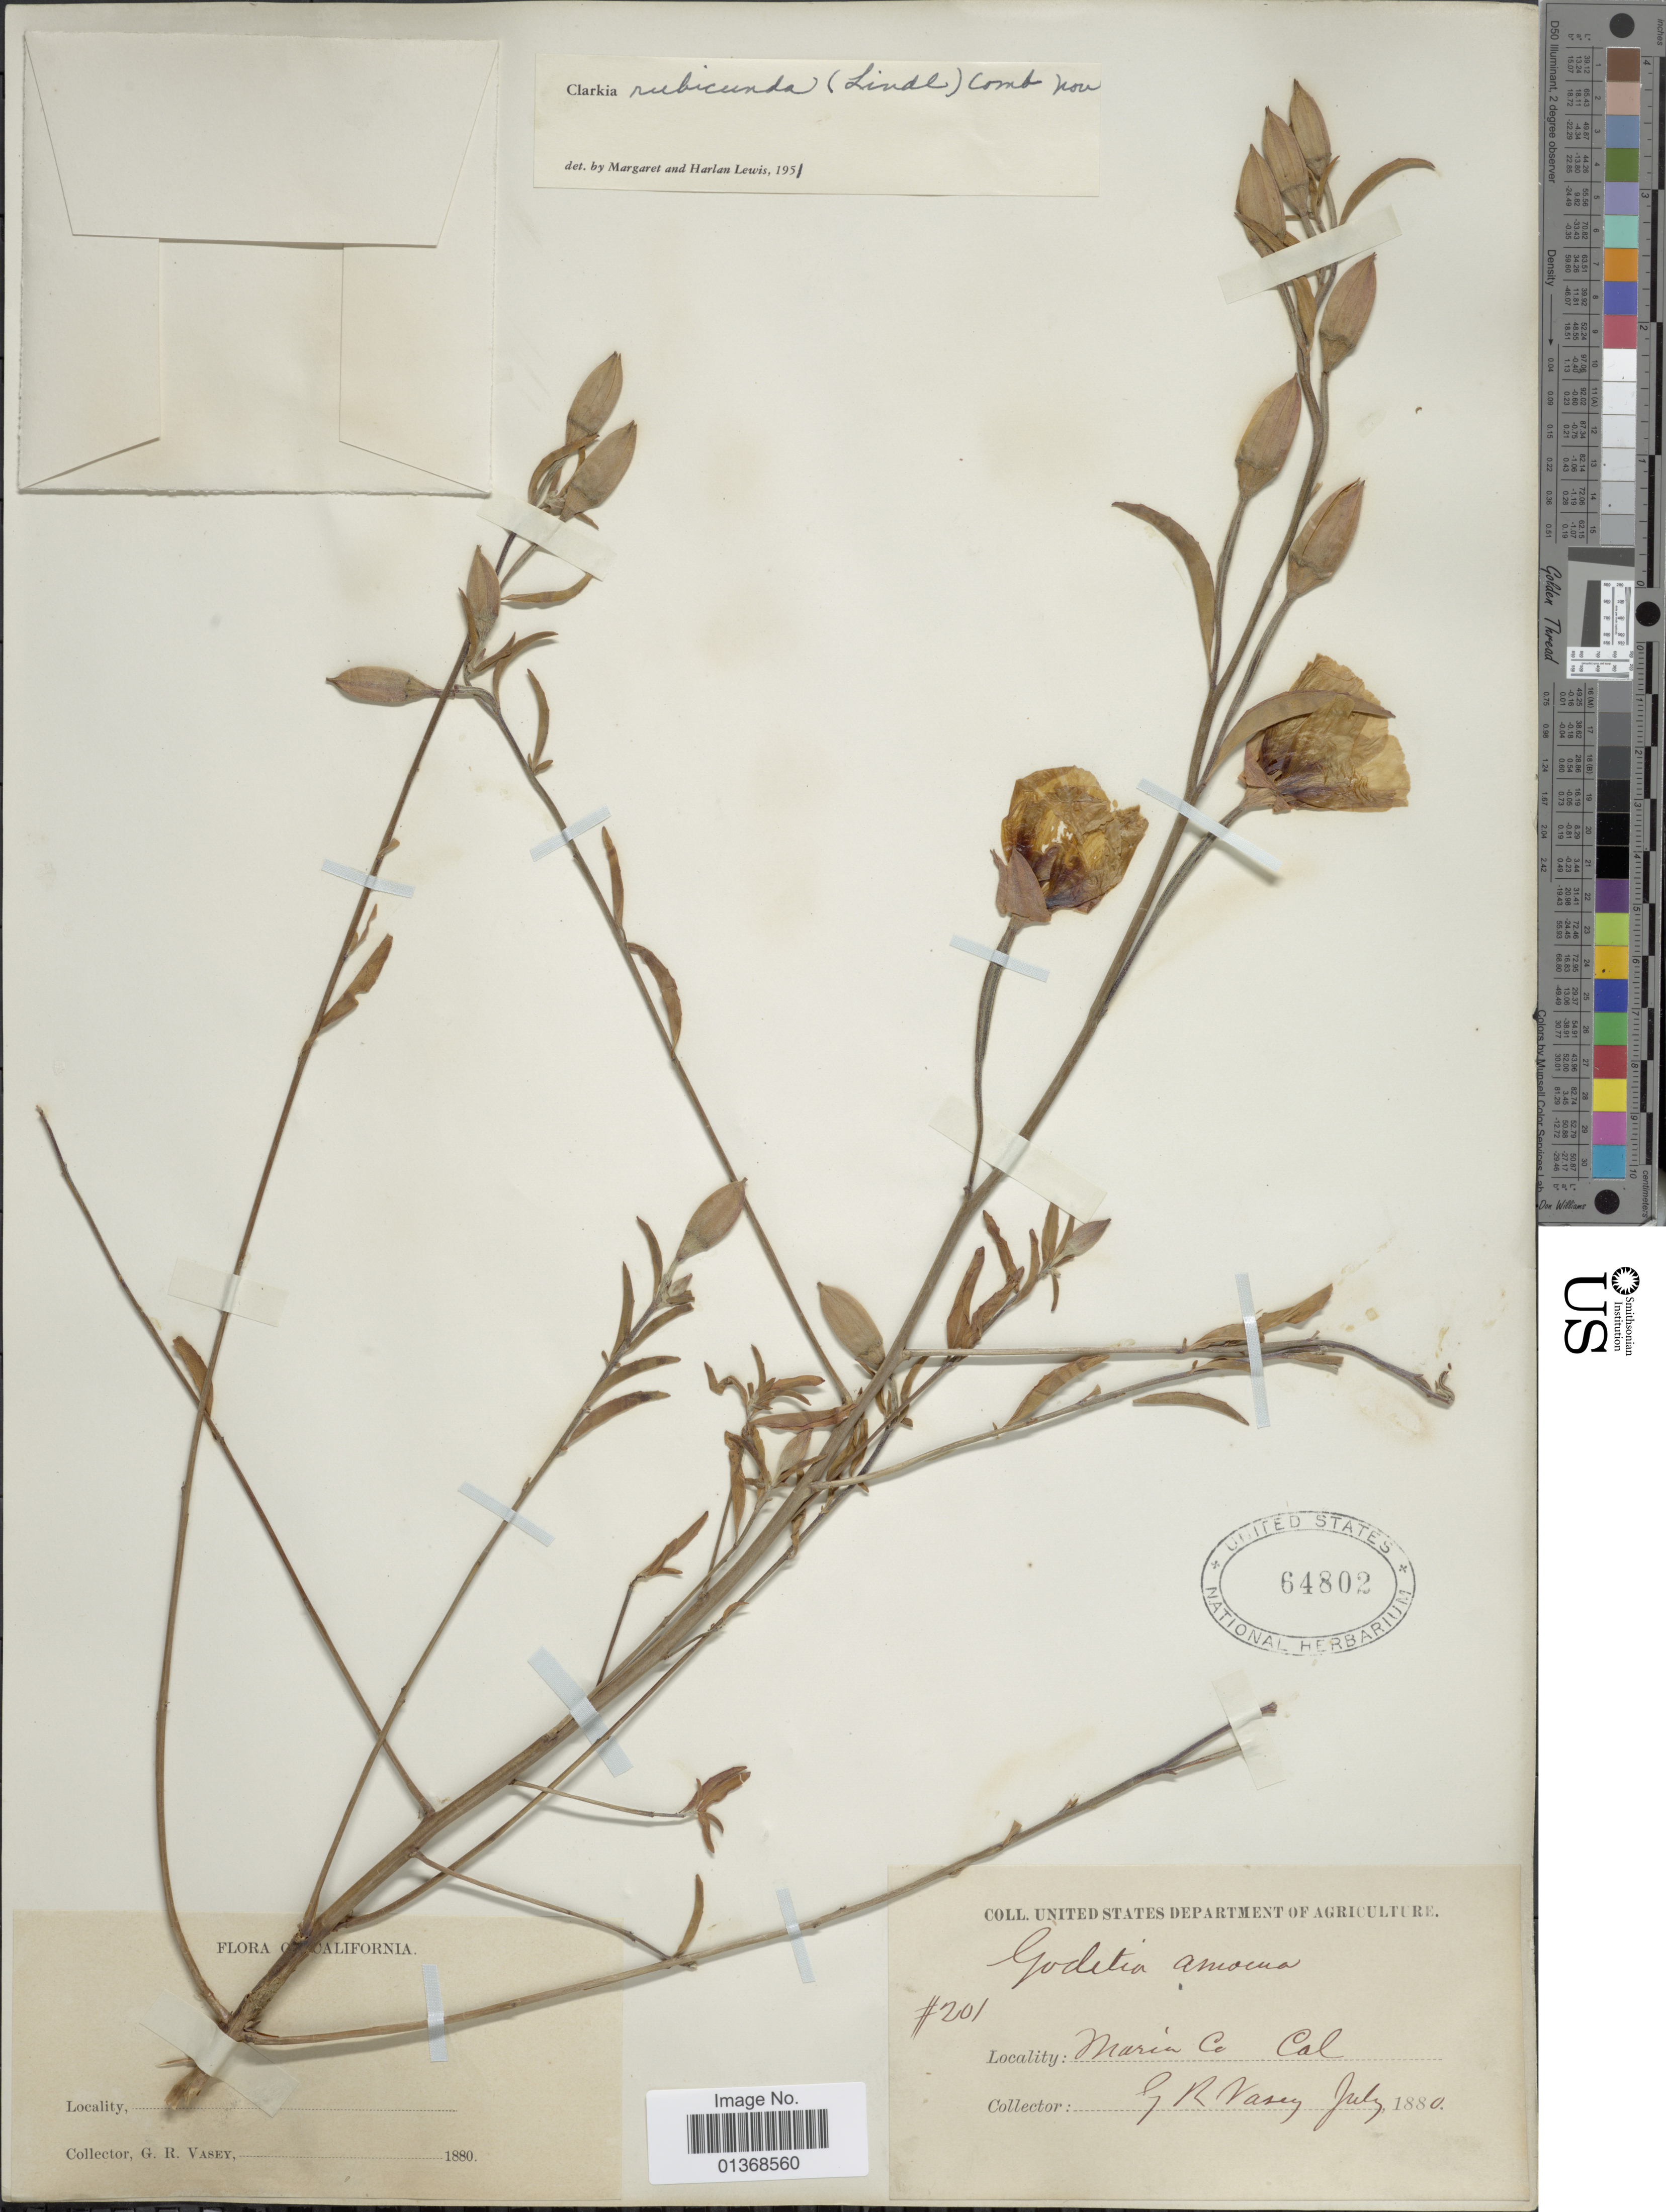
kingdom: Plantae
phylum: Tracheophyta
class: Magnoliopsida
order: Myrtales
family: Onagraceae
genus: Clarkia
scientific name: Clarkia rubicunda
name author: (Lindl.) F. H. Lewis & M.R. Lewis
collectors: G. R. Vasey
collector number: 201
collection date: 1880-07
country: United States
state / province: California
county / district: Marin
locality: Marin Co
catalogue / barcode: US 64802